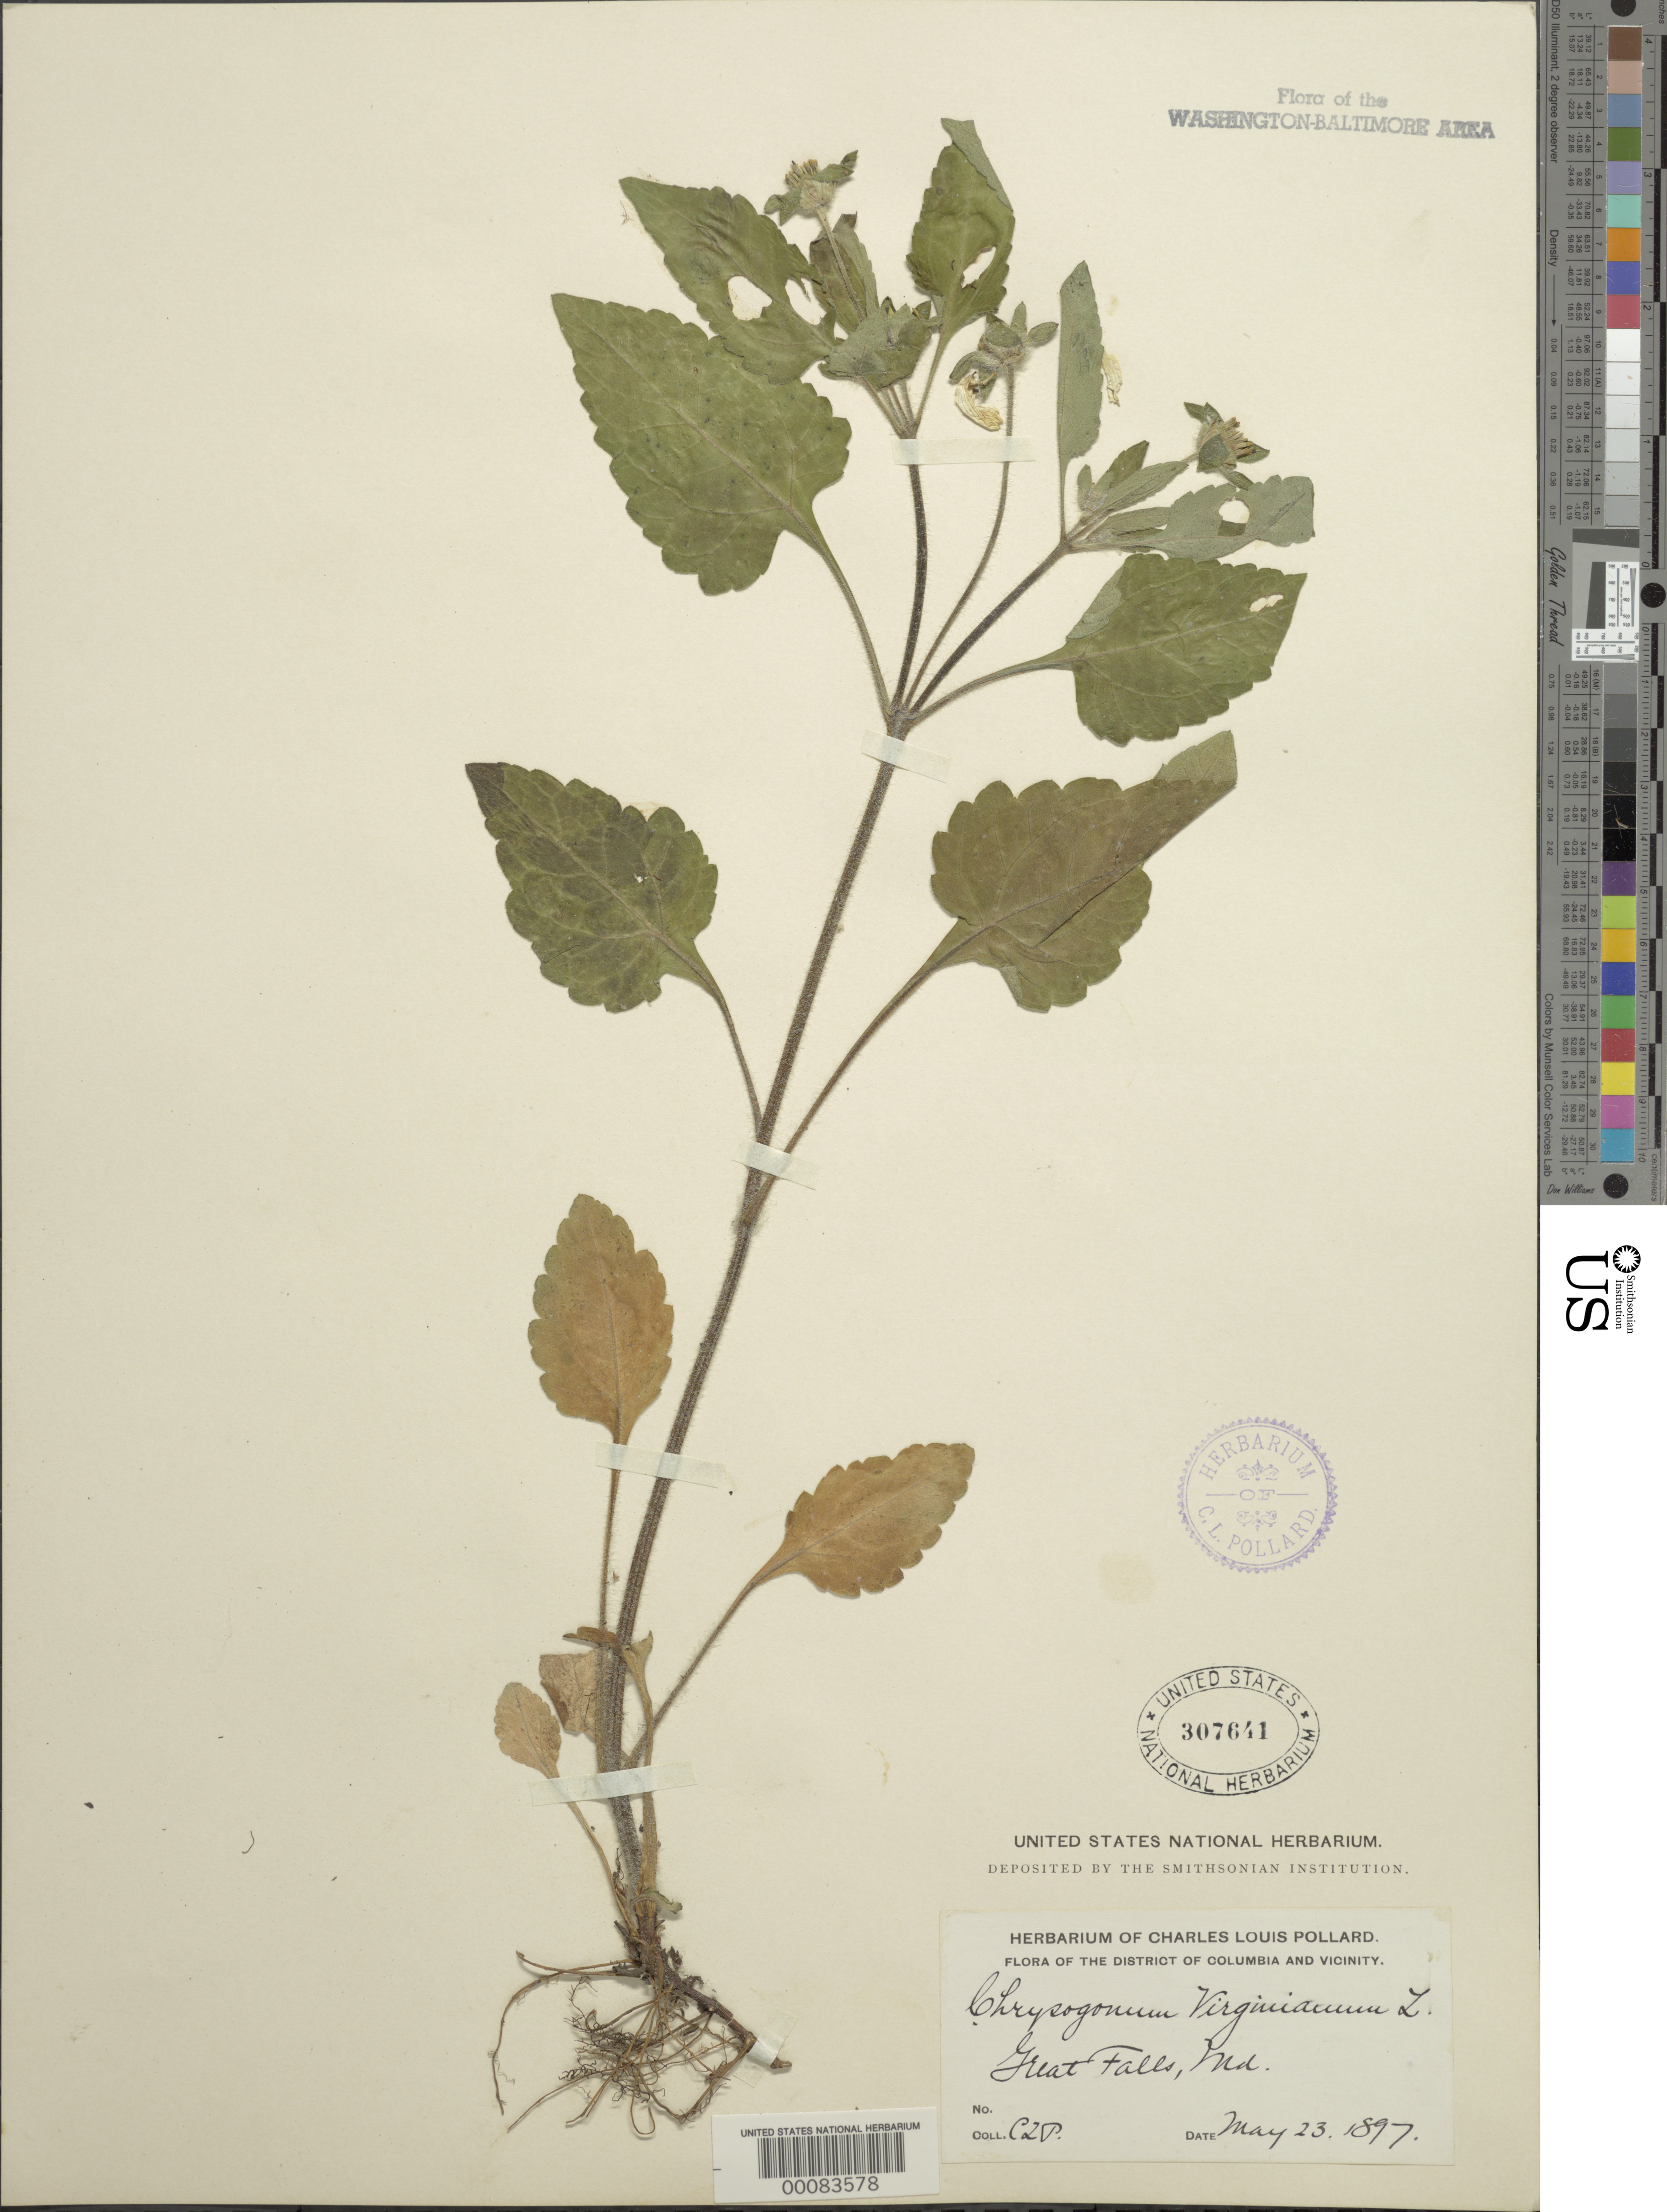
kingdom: Plantae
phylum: Tracheophyta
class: Magnoliopsida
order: Asterales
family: Asteraceae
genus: Chrysogonum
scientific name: Chrysogonum virginianum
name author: L.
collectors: C. L. Pollard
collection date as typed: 23 May 1897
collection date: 1897-05-23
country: United States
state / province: Maryland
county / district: Montgomery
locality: Great Falls C. & O. Canal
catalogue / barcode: US 307641